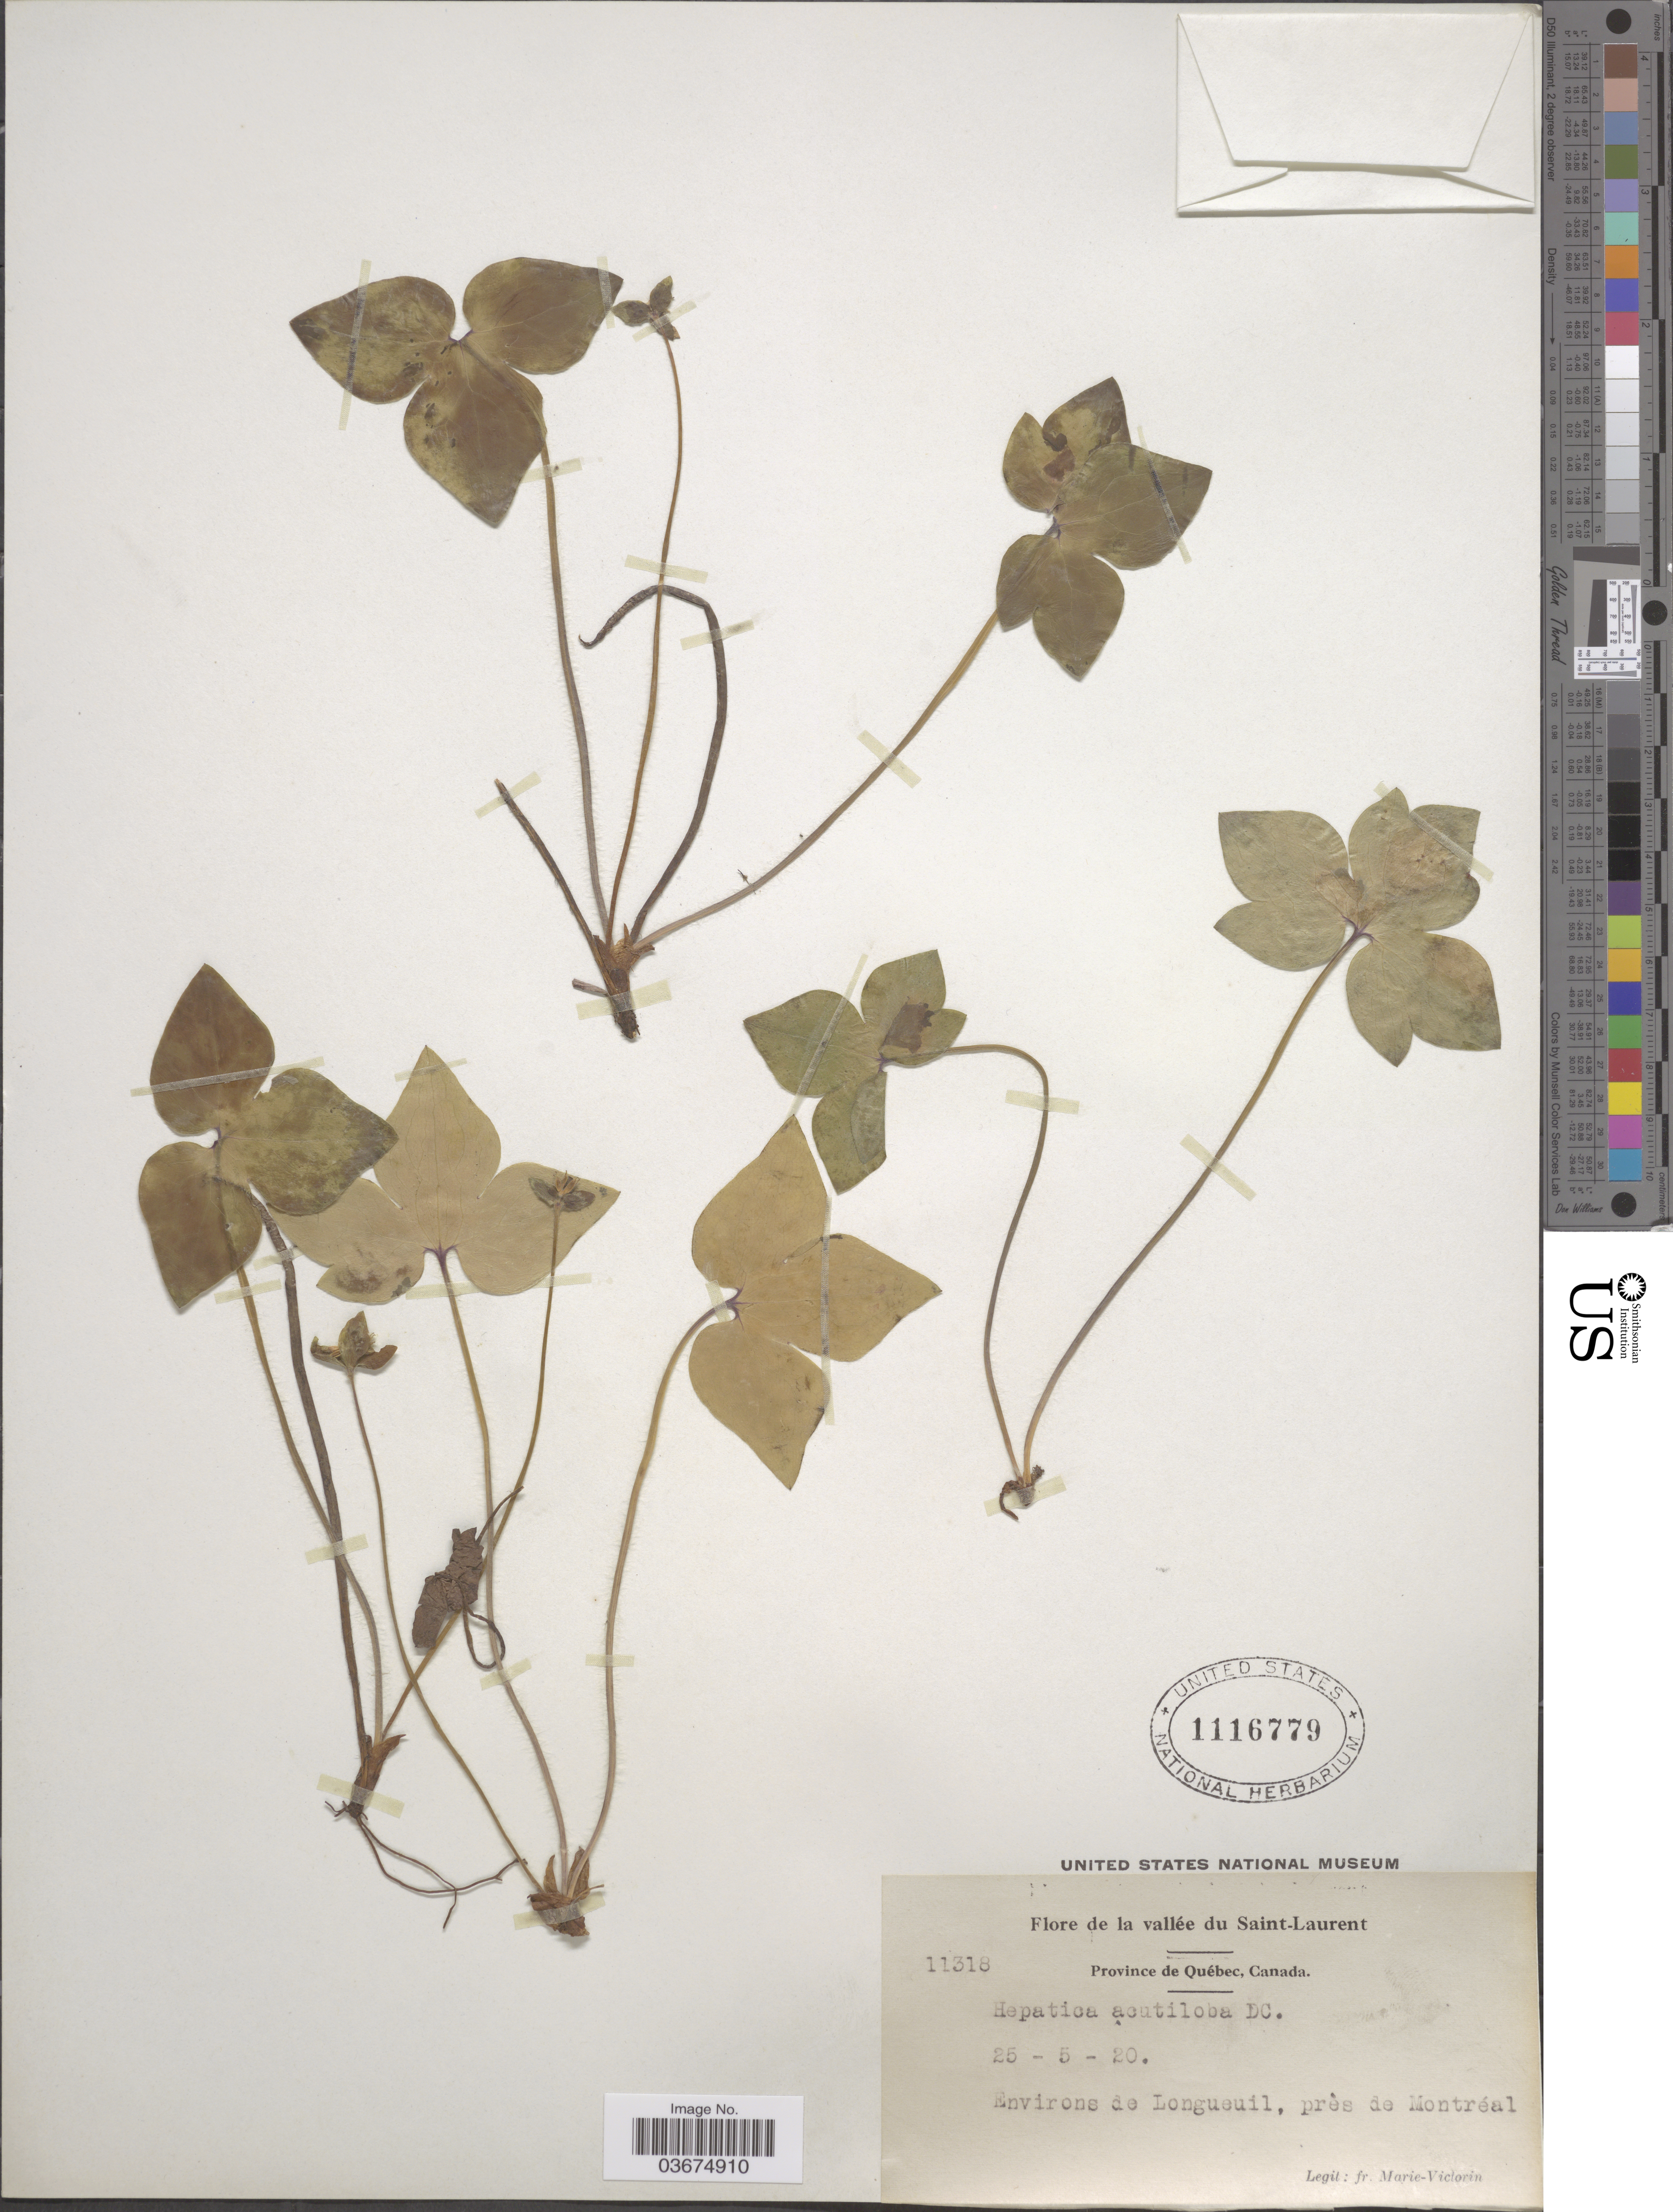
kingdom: Plantae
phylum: Tracheophyta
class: Magnoliopsida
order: Ranunculales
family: Ranunculaceae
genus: Hepatica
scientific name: Hepatica acutiloba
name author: DC.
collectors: F. Marie-Victorin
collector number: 11318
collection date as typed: Transcribed d/m/y: 25/5/20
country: Canada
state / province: Quebec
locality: Vallée du Saint-Laurent. Environs de Longueuil, près de Montréal.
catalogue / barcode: US 1116779